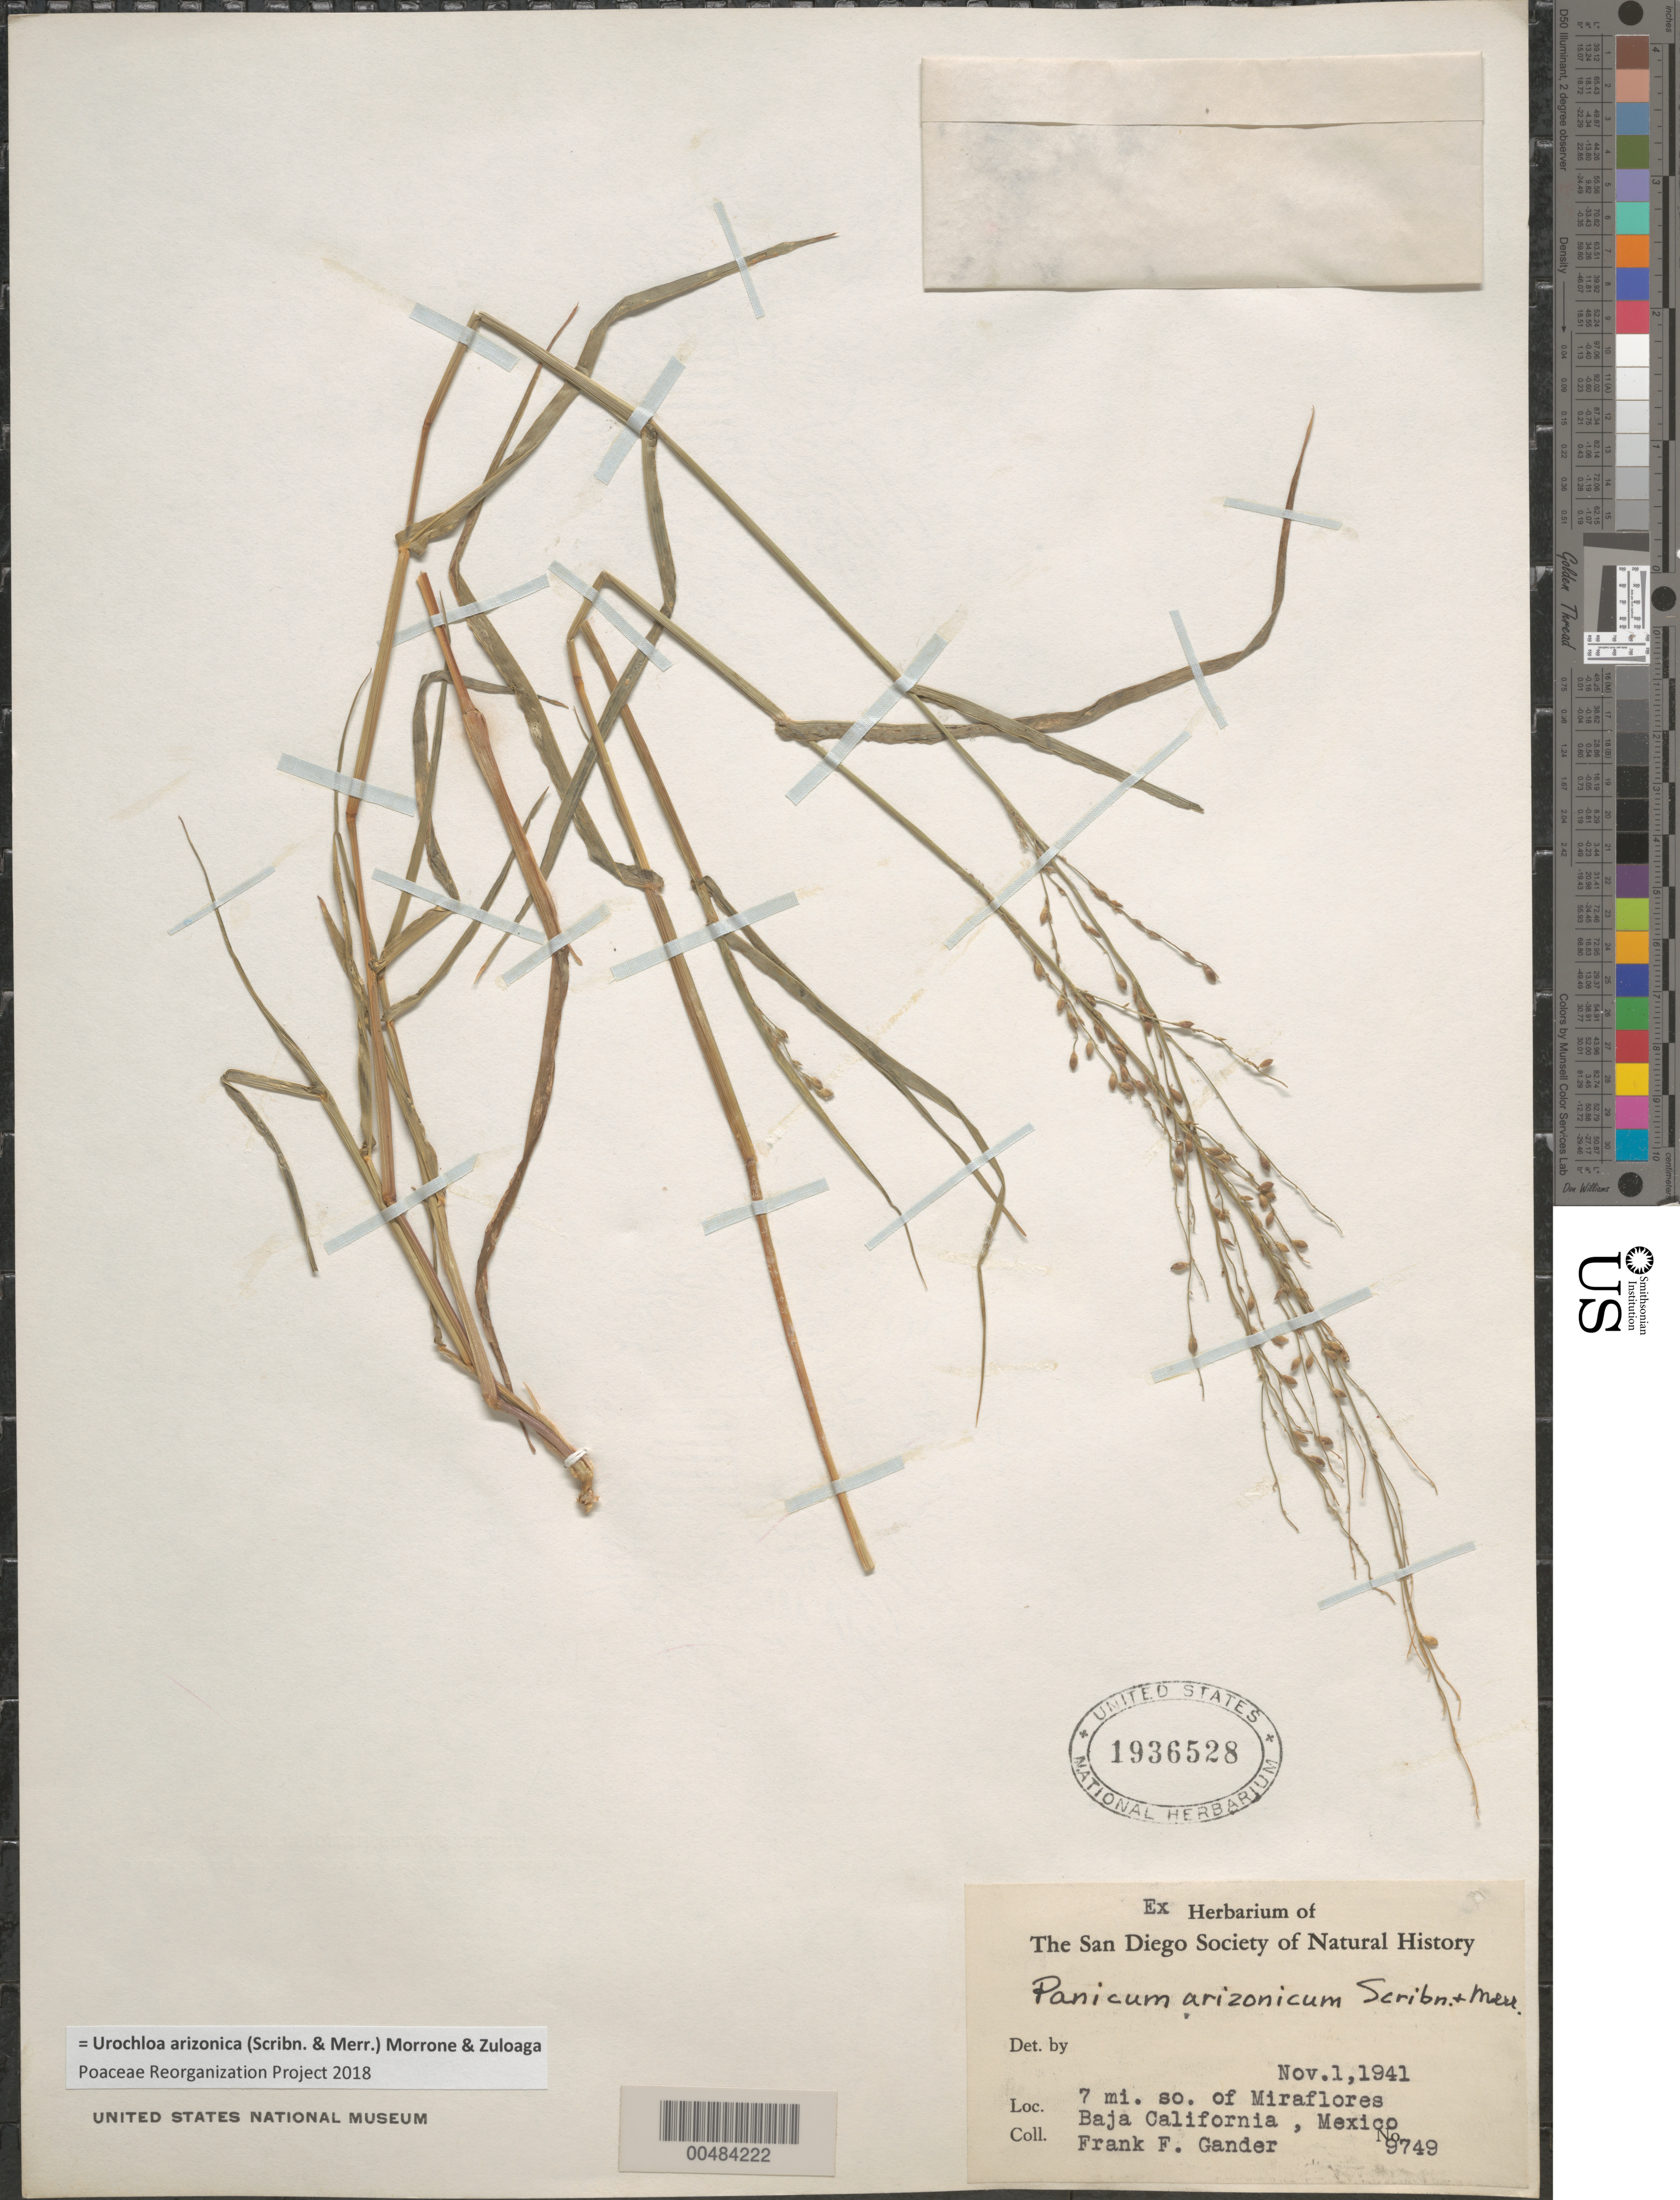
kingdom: Plantae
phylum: Tracheophyta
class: Liliopsida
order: Poales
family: Poaceae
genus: Brachiaria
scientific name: Brachiaria arizonicum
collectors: F. Gander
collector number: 9749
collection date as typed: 1 Nov 1941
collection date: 1941-11-01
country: Mexico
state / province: Baja California Sur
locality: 7 mi S of Miraflores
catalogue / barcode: US 1936528